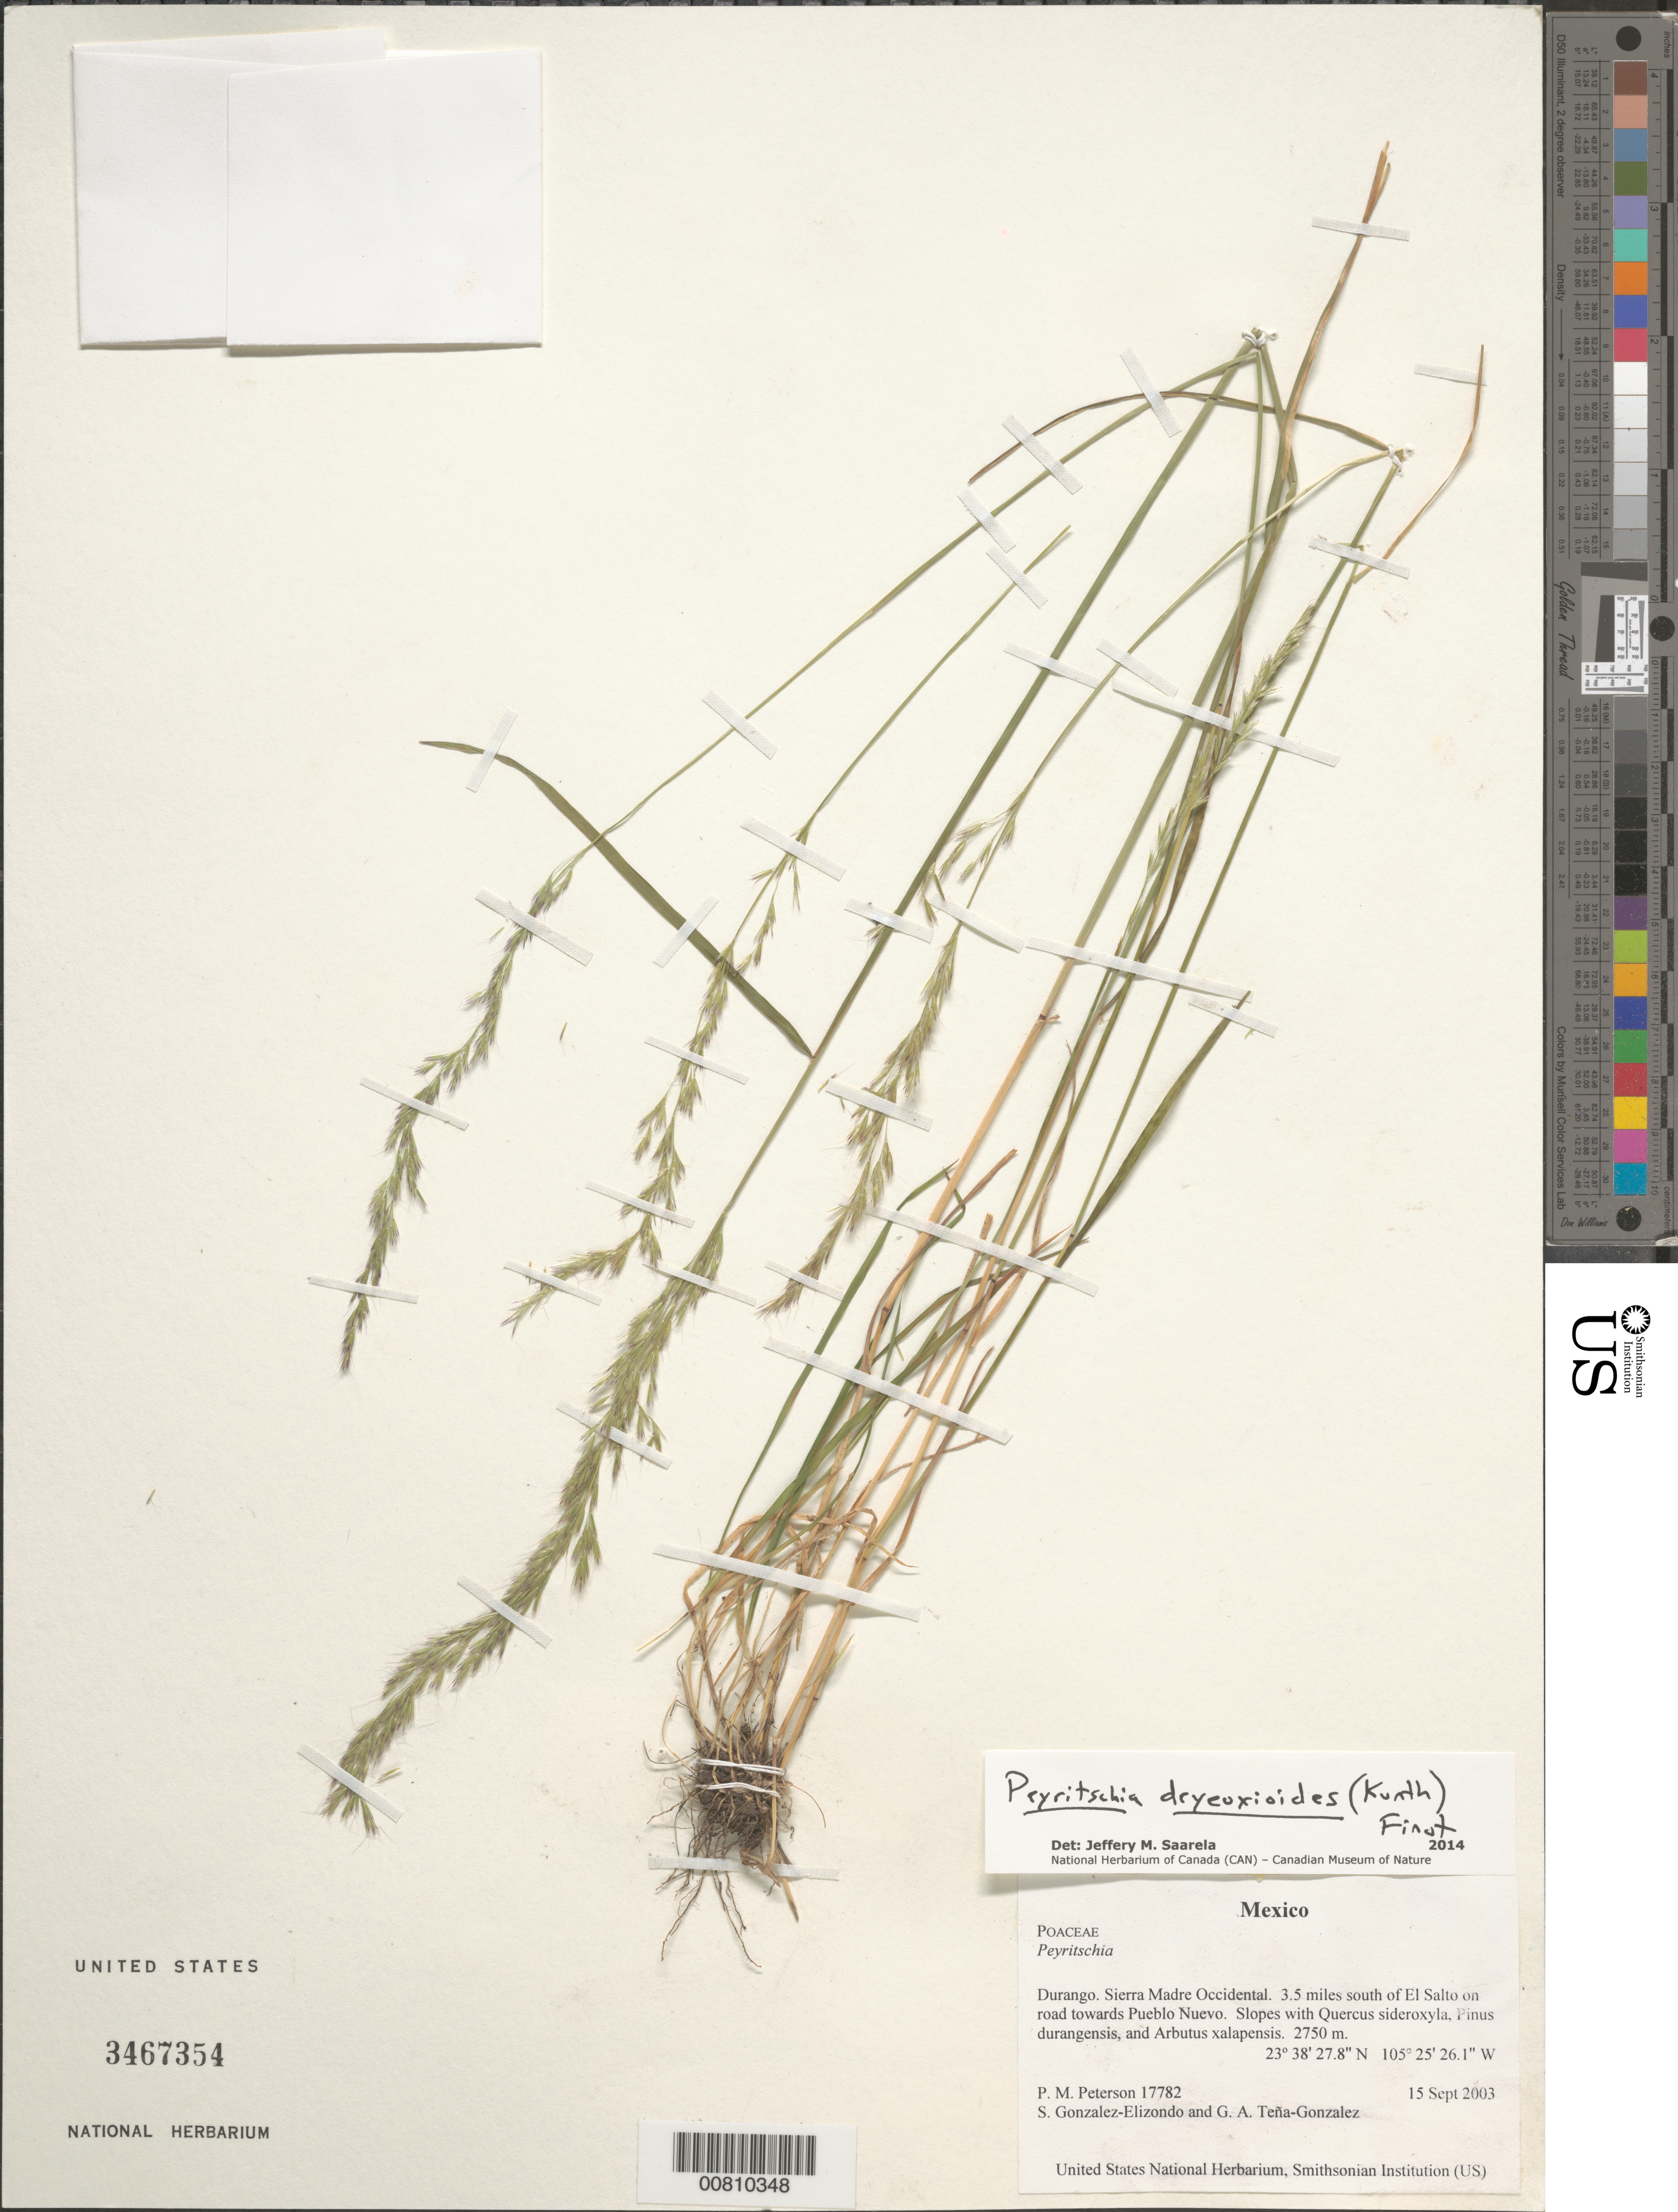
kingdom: Plantae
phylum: Tracheophyta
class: Liliopsida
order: Poales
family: Poaceae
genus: Peyritschia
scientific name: Peyritschia deyeuxioides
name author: (Kunth) Finot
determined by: Saarela, J. M., (CAN), Canadian Museum of Nature (CANADA)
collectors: P. M. Peterson, M. S. González-Elizondo & G. Teña-Gonzalez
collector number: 17782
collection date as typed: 15 Sep 2003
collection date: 2003-09-15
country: Mexico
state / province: Durango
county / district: Sierra Madre Occidental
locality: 3.5 miles south of El Salto on road towards Pueblo Nuevo. Slopes with Quercus sideroxyla, Pinus durangensis, and Arbutus xalapensis.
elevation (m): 2750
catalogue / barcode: US 3467354